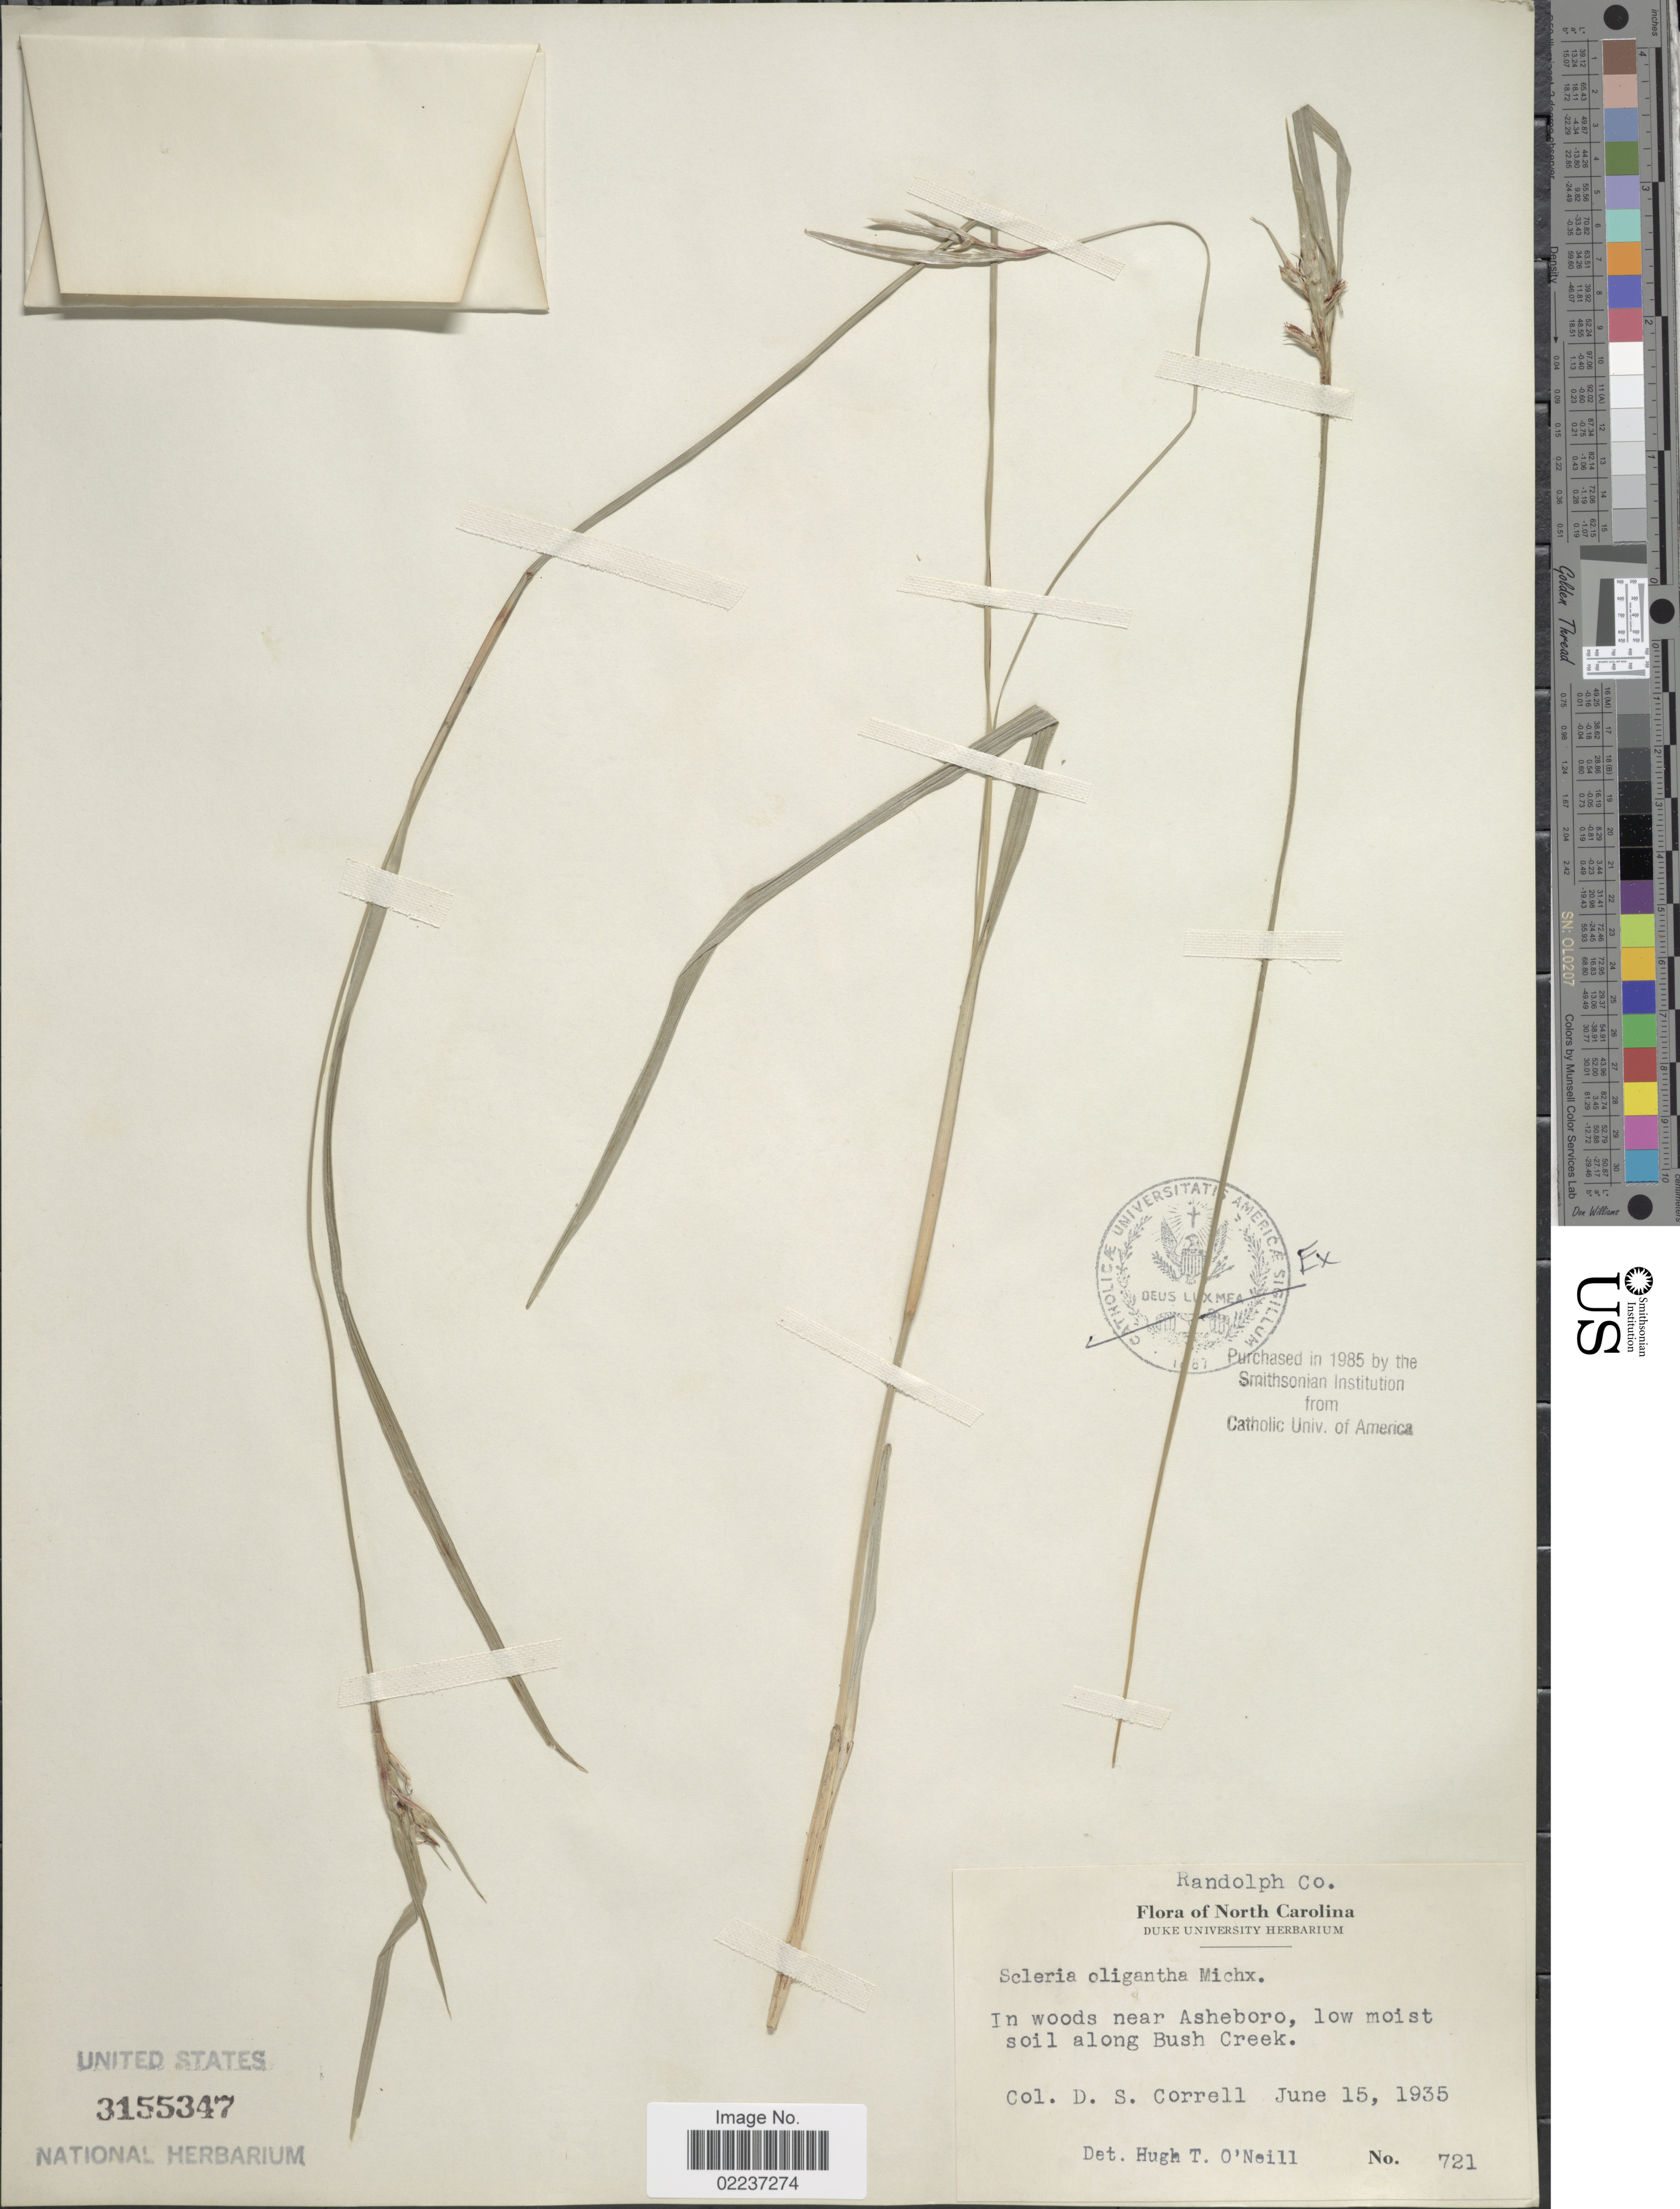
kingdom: Plantae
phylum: Tracheophyta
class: Liliopsida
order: Poales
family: Cyperaceae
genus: Scleria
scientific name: Scleria oligantha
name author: Michx.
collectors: D. S. Correll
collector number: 721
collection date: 1935-06-15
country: United States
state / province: North Carolina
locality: Randolph Co., in woods near Asheboro, low moist soil along Bush Creek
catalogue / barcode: US 3155347